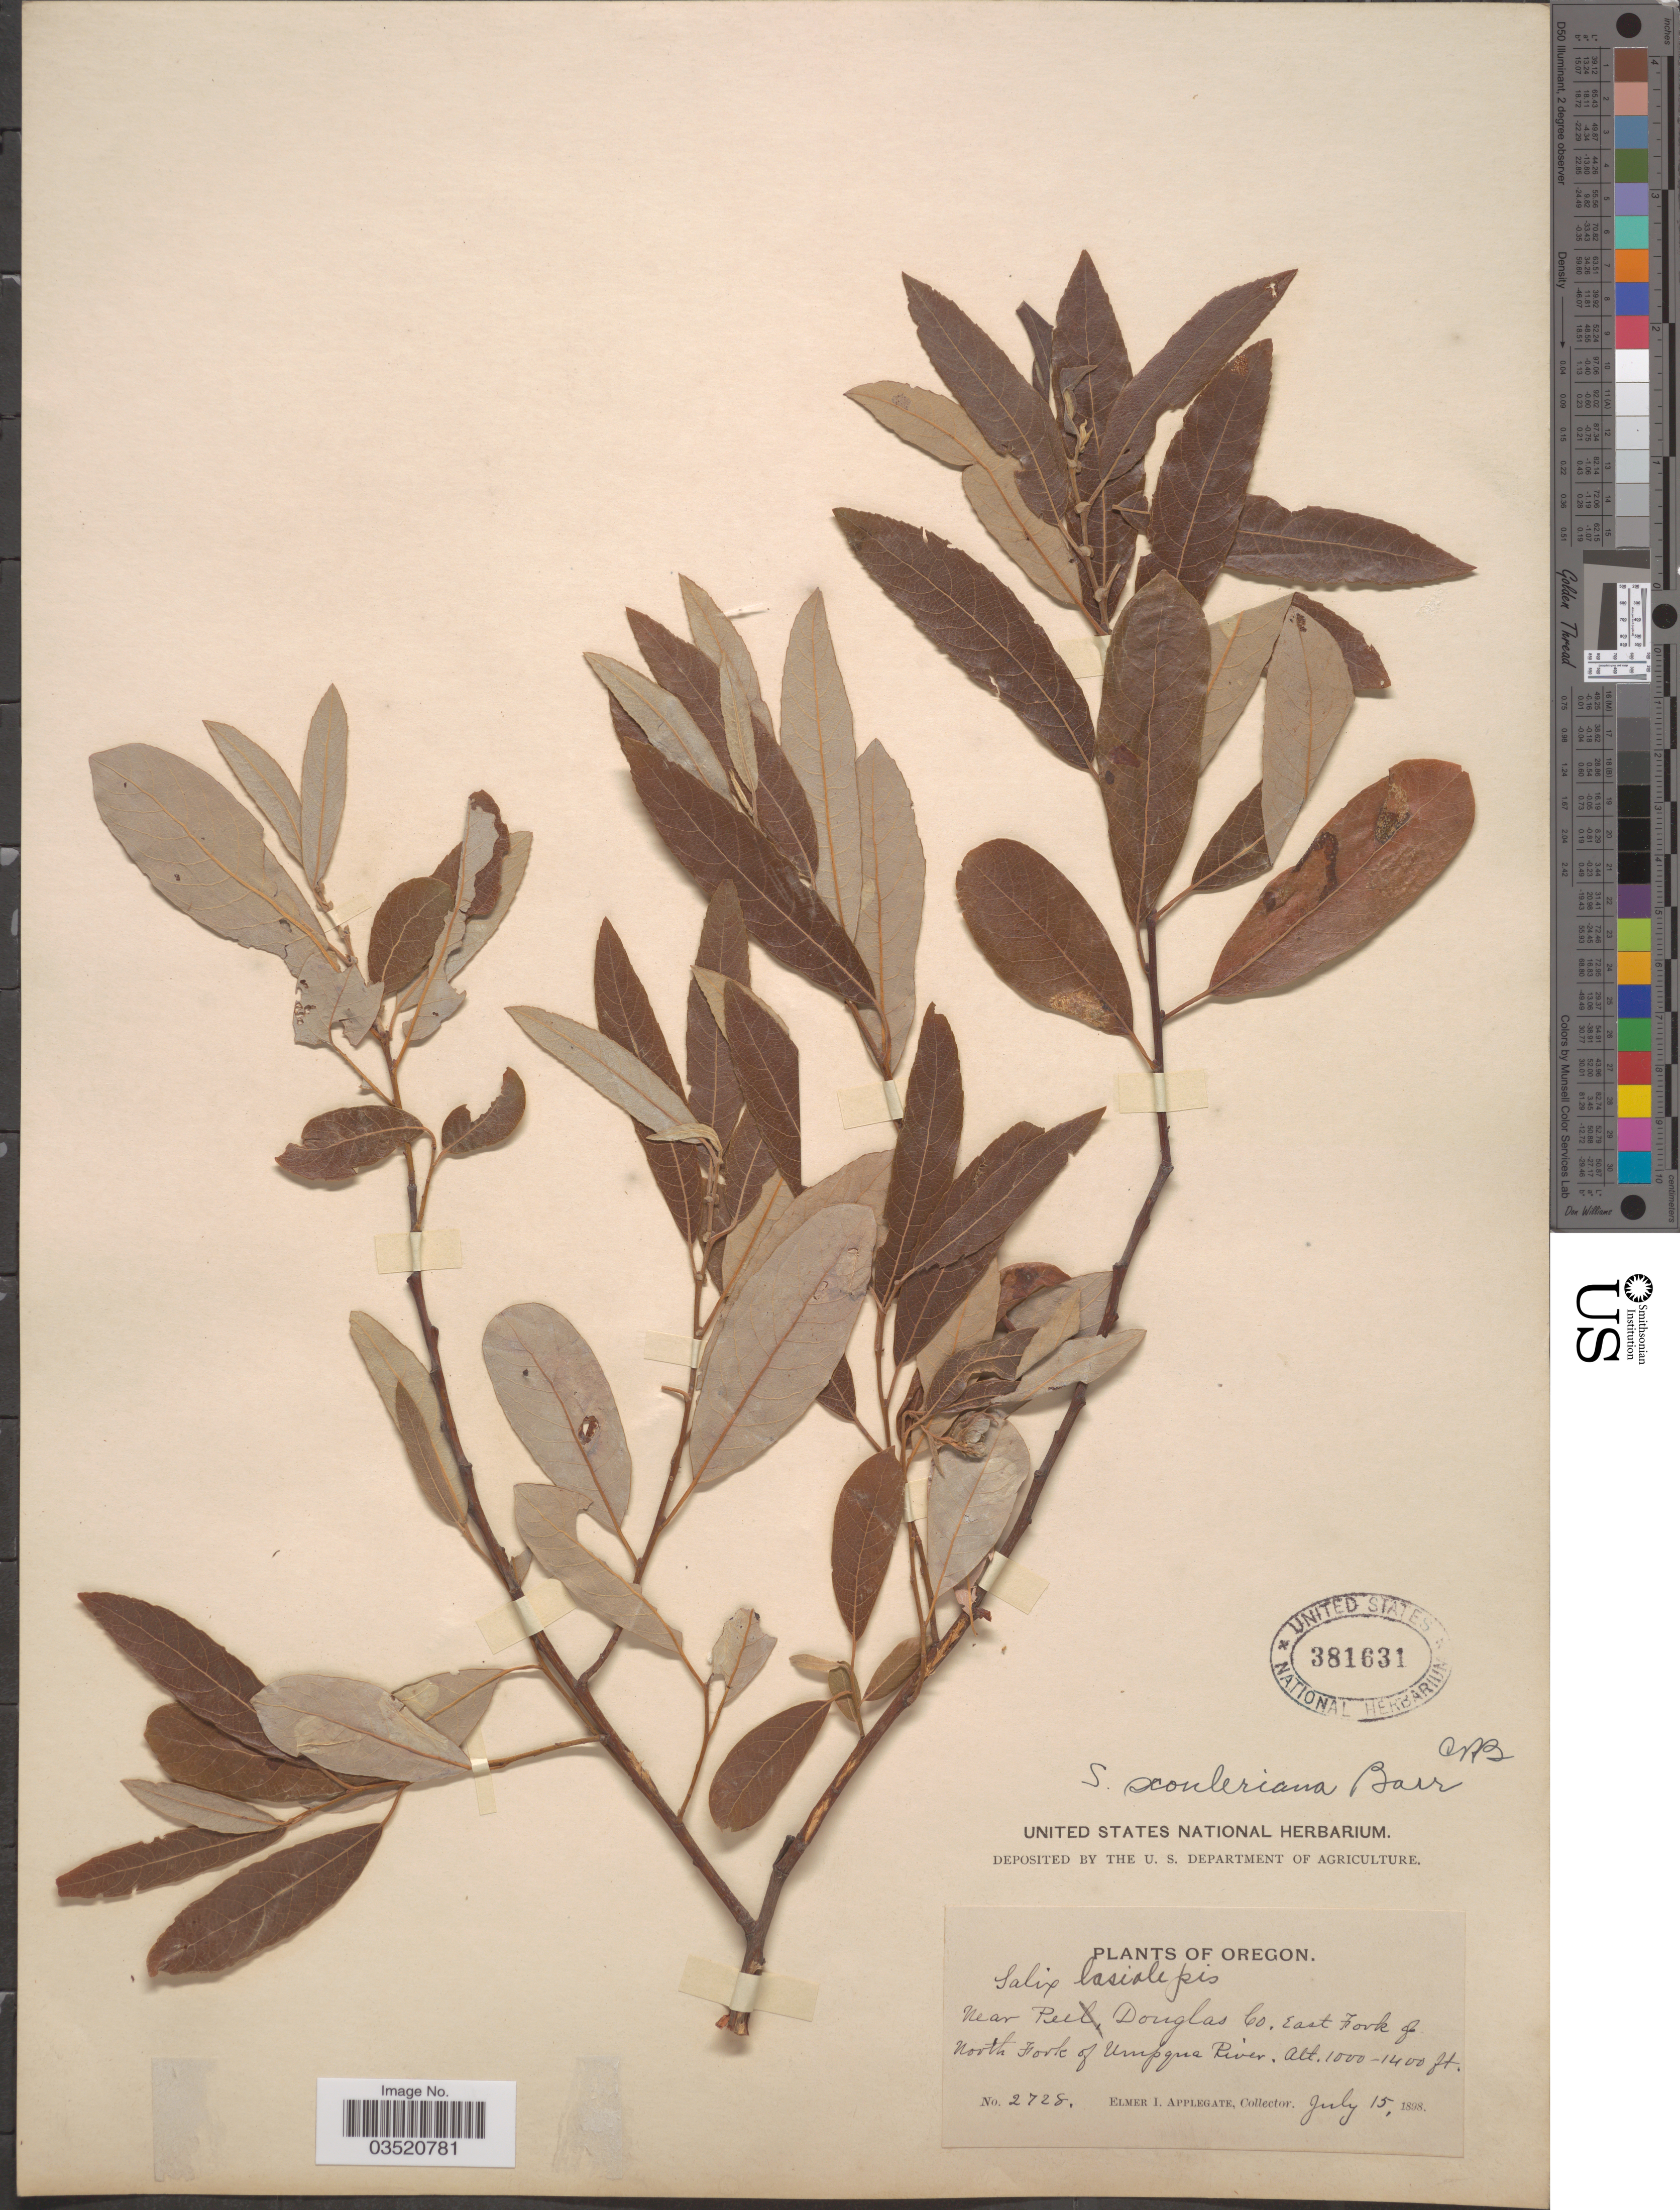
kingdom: Plantae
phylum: Tracheophyta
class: Magnoliopsida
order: Malpighiales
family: Salicaceae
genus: Salix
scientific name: Salix scouleriana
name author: Barratt ex Hook.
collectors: E. I. Applegate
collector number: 2728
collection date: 1898-07-15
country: United States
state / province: Oregon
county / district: Douglas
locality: Near Peel, Douglas Co. East Fork of North Fork of Umpqua River.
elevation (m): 305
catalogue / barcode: US 381631